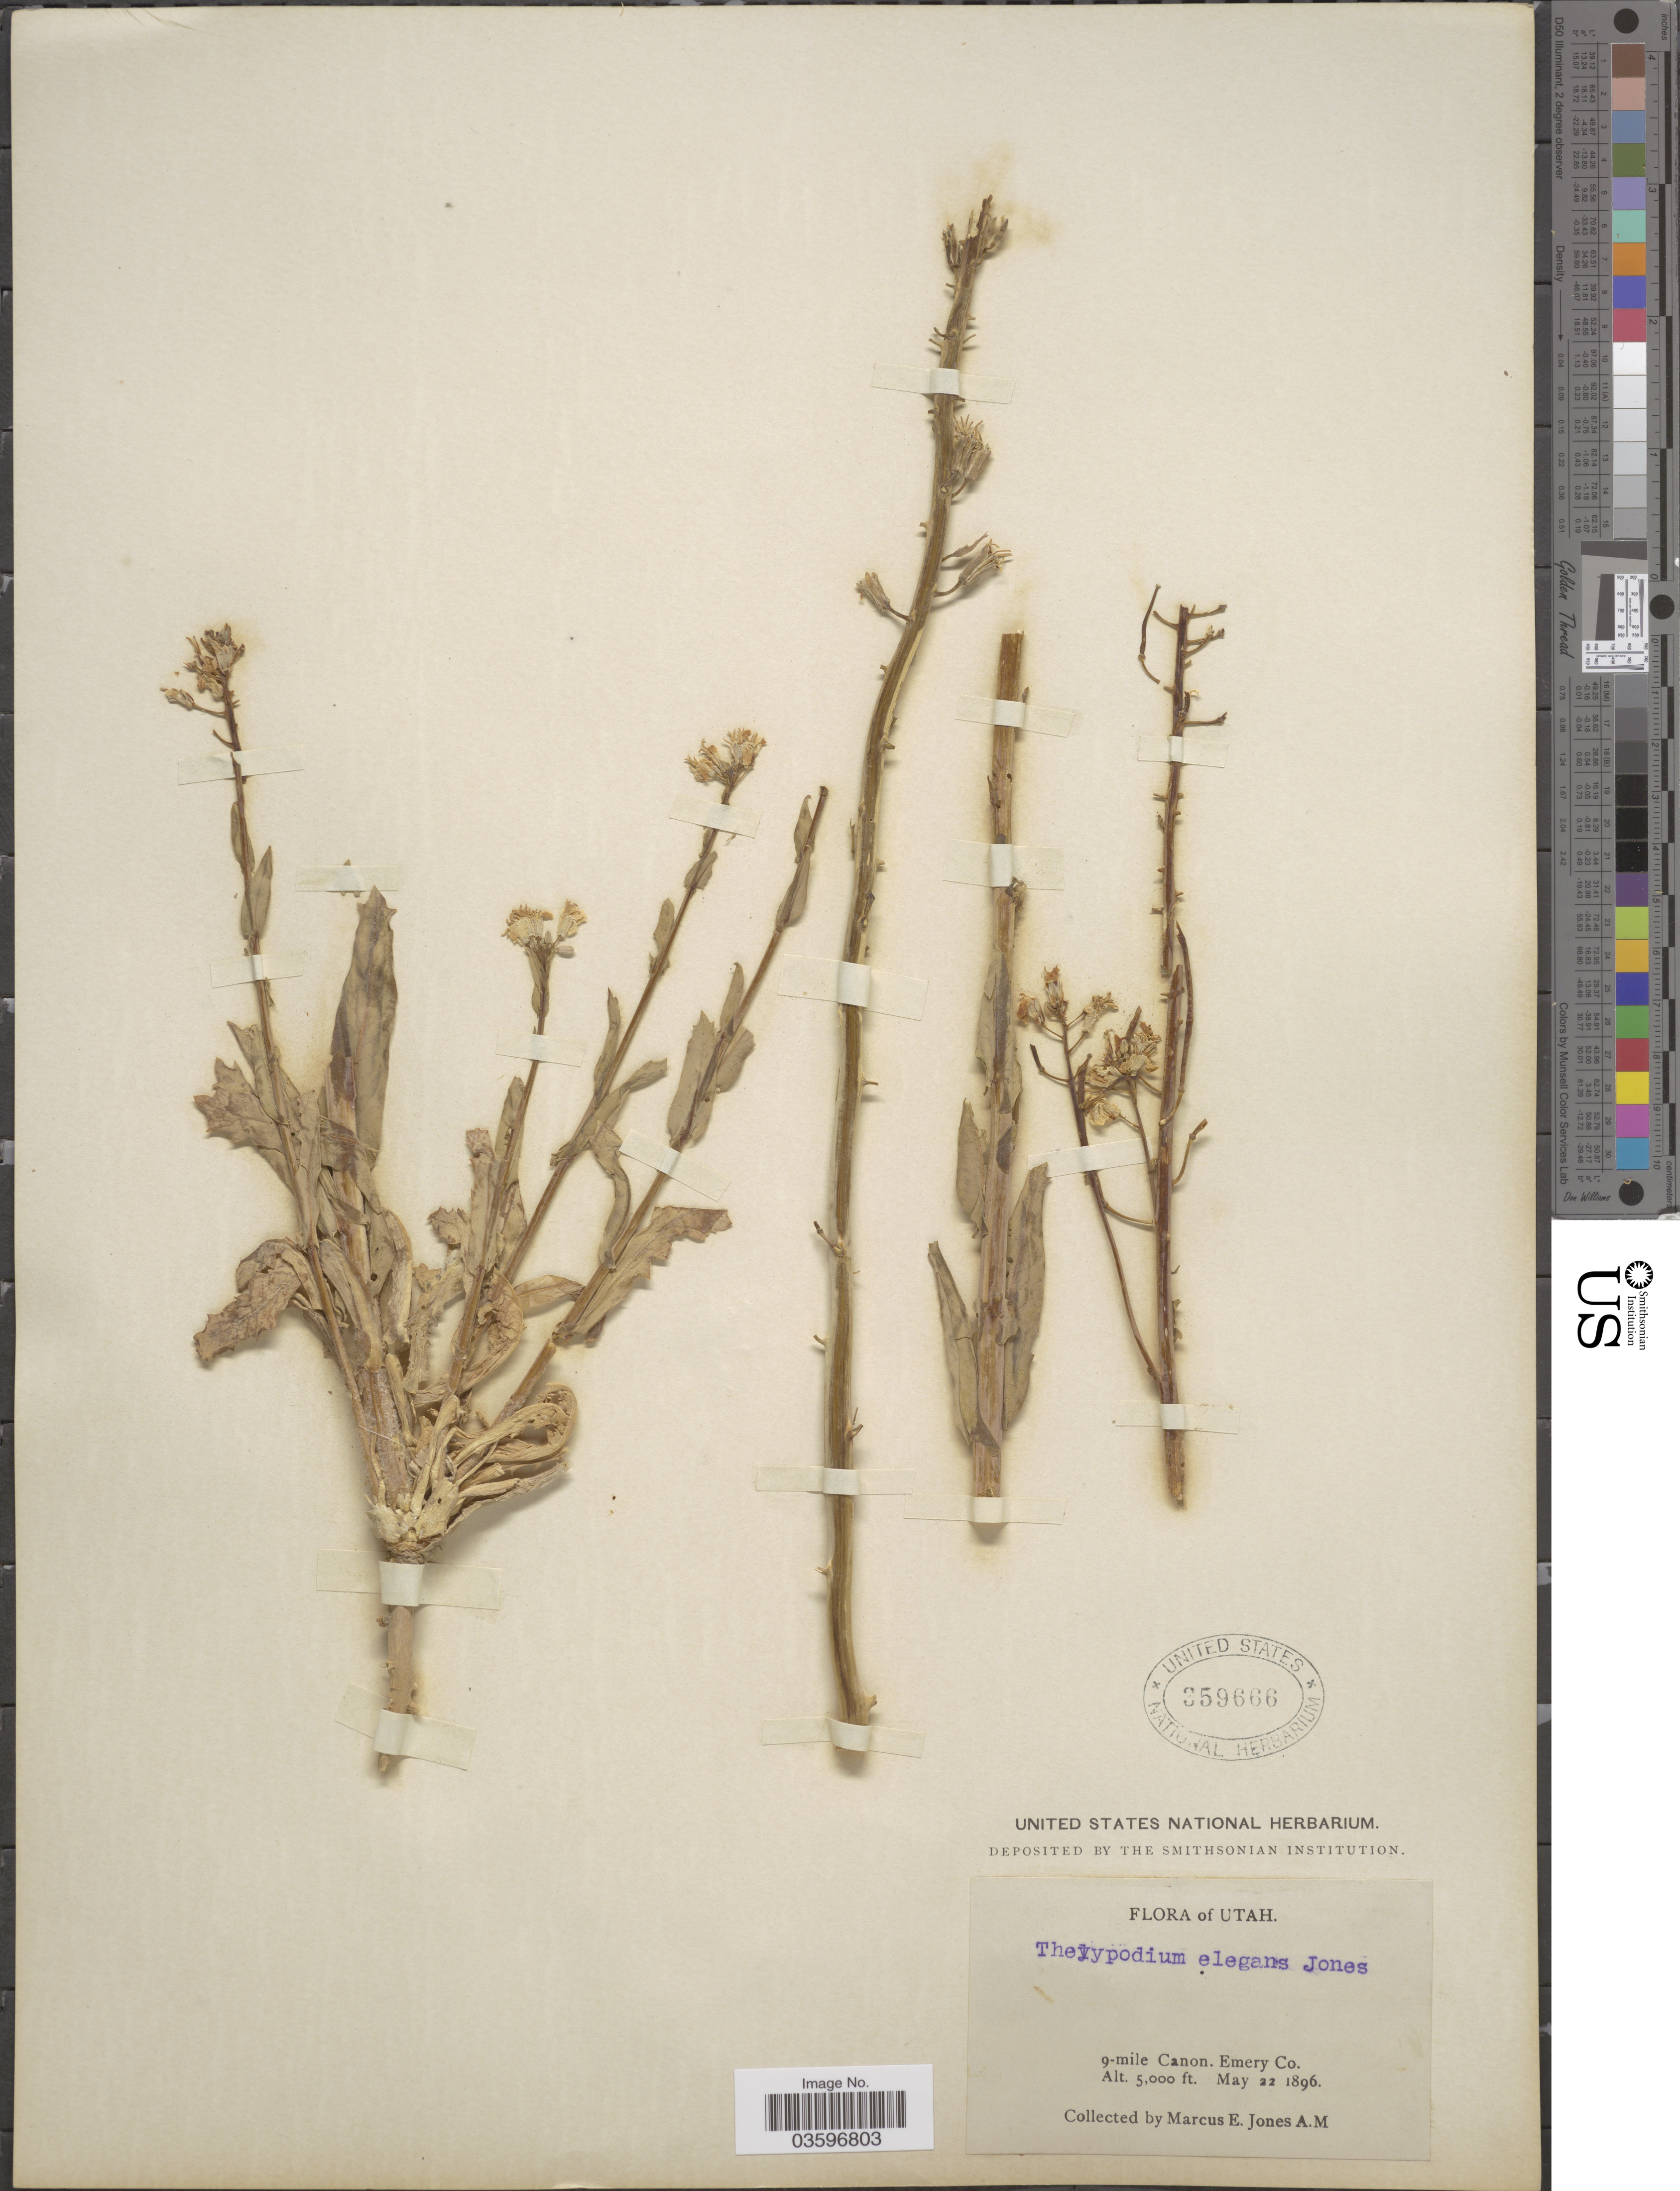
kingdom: Plantae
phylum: Tracheophyta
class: Magnoliopsida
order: Brassicales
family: Brassicaceae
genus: Thelypodiopsis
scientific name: Thelypodiopsis elegans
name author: (M.E. Jones) Rydb.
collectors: M. E. Jones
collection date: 1896-05-22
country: United States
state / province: Utah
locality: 9-mile Canon. Emery Co.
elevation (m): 1524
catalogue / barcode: US 359666